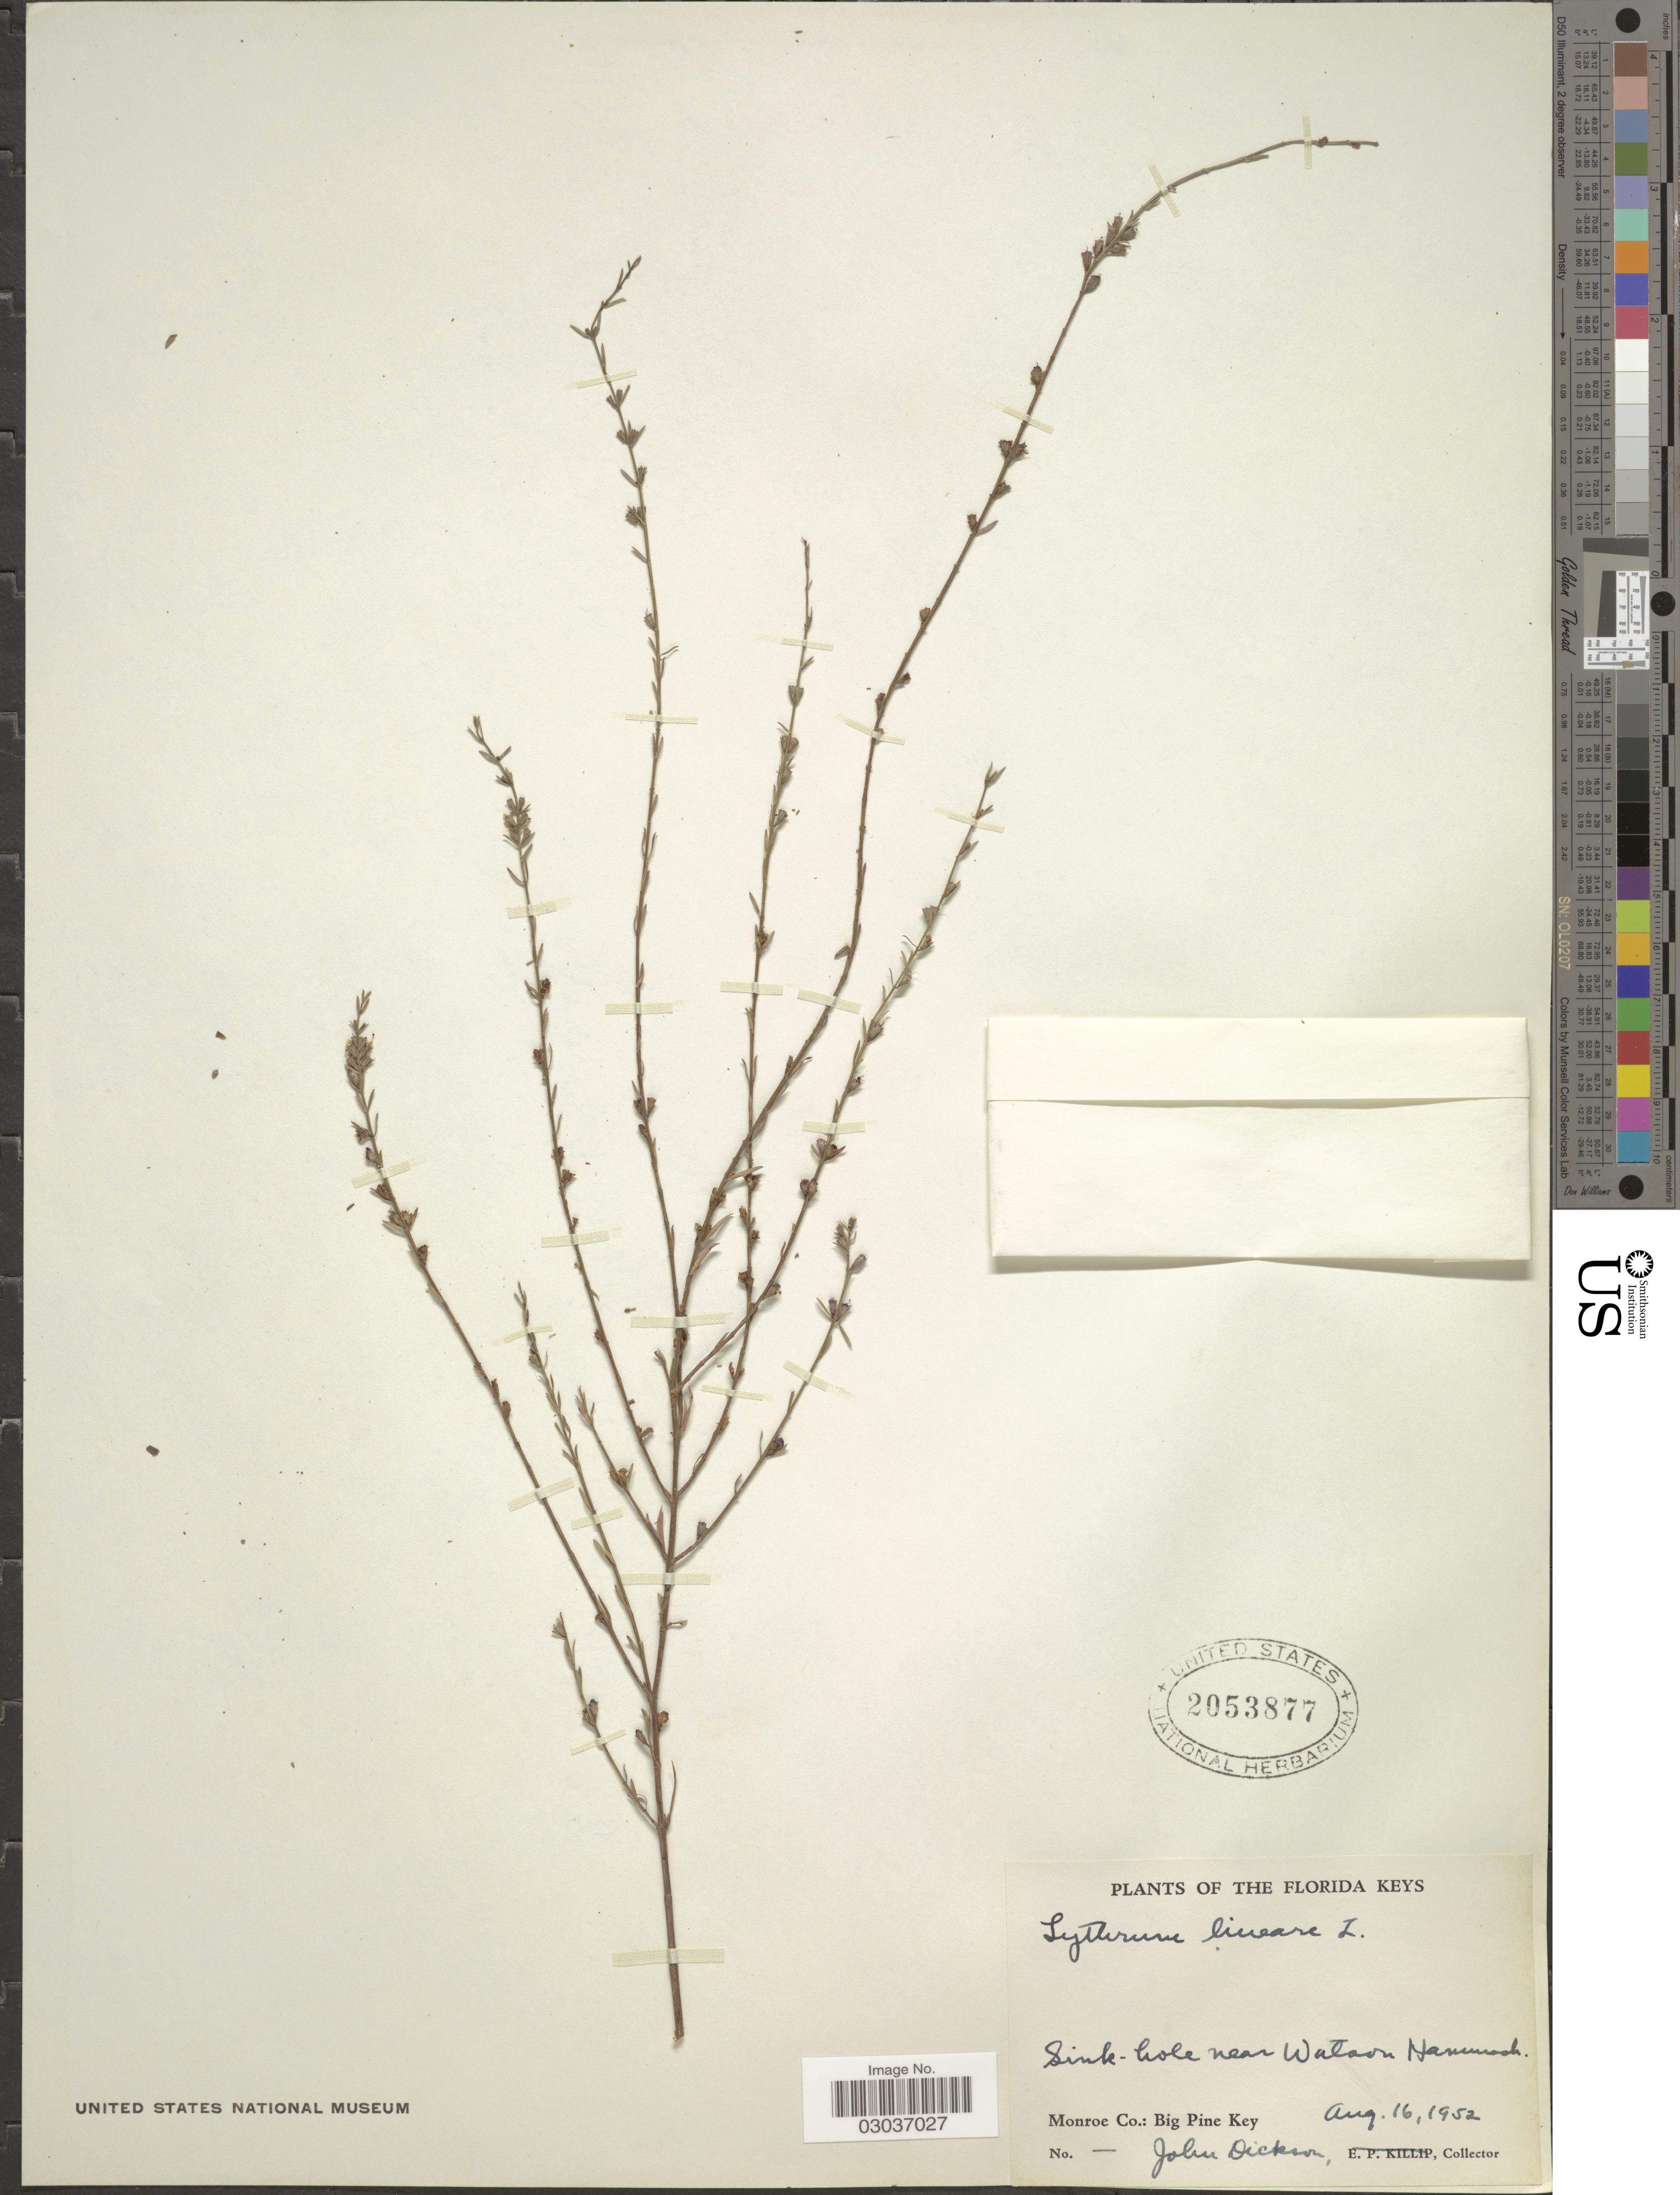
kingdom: Plantae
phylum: Tracheophyta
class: Magnoliopsida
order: Myrtales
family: Lythraceae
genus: Lythrum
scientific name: Lythrum lineare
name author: L.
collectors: J. Dickson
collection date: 1952-08-16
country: United States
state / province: Florida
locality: The Florida Keys, Sink-hole near Watoon Hammock, Monroe Co.: Big Pine Key.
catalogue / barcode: US 2053877